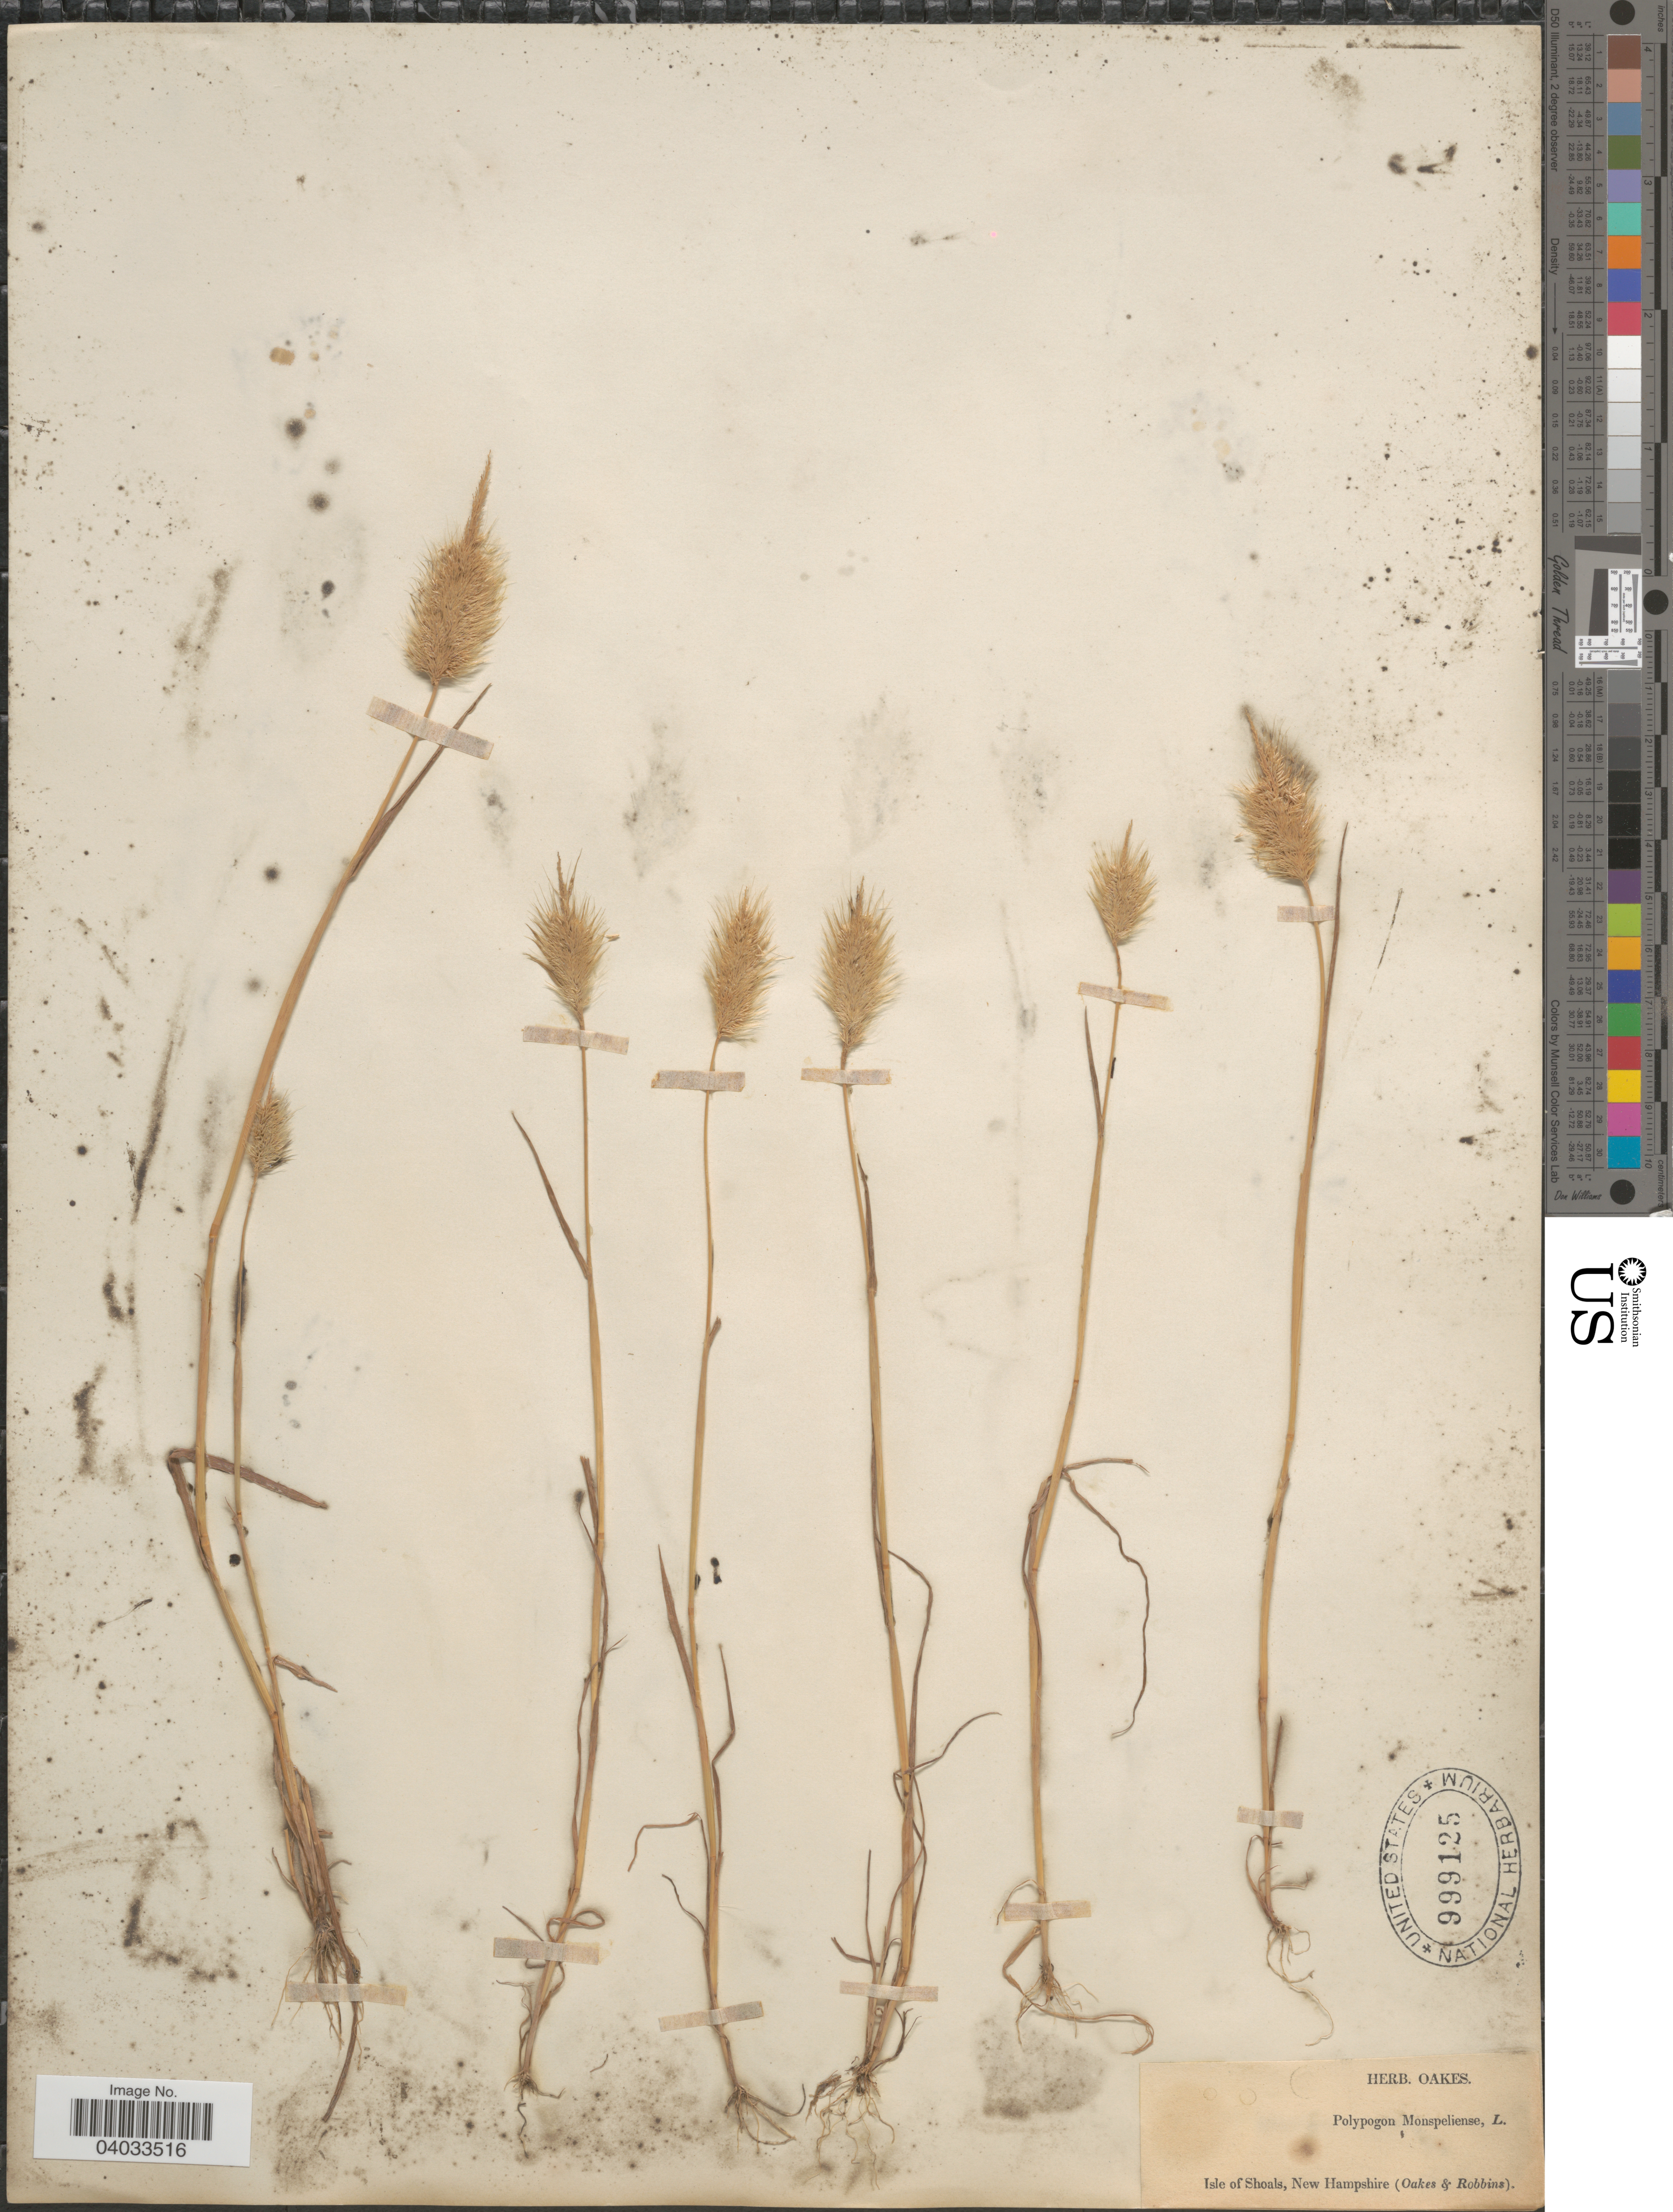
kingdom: Plantae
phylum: Tracheophyta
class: Liliopsida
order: Poales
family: Poaceae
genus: Polypogon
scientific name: Polypogon monspeliensis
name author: (L.) Desf.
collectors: -. Oakes & -- Robbins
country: United States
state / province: New Hampshire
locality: Isle of Shoals.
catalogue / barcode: US 999125